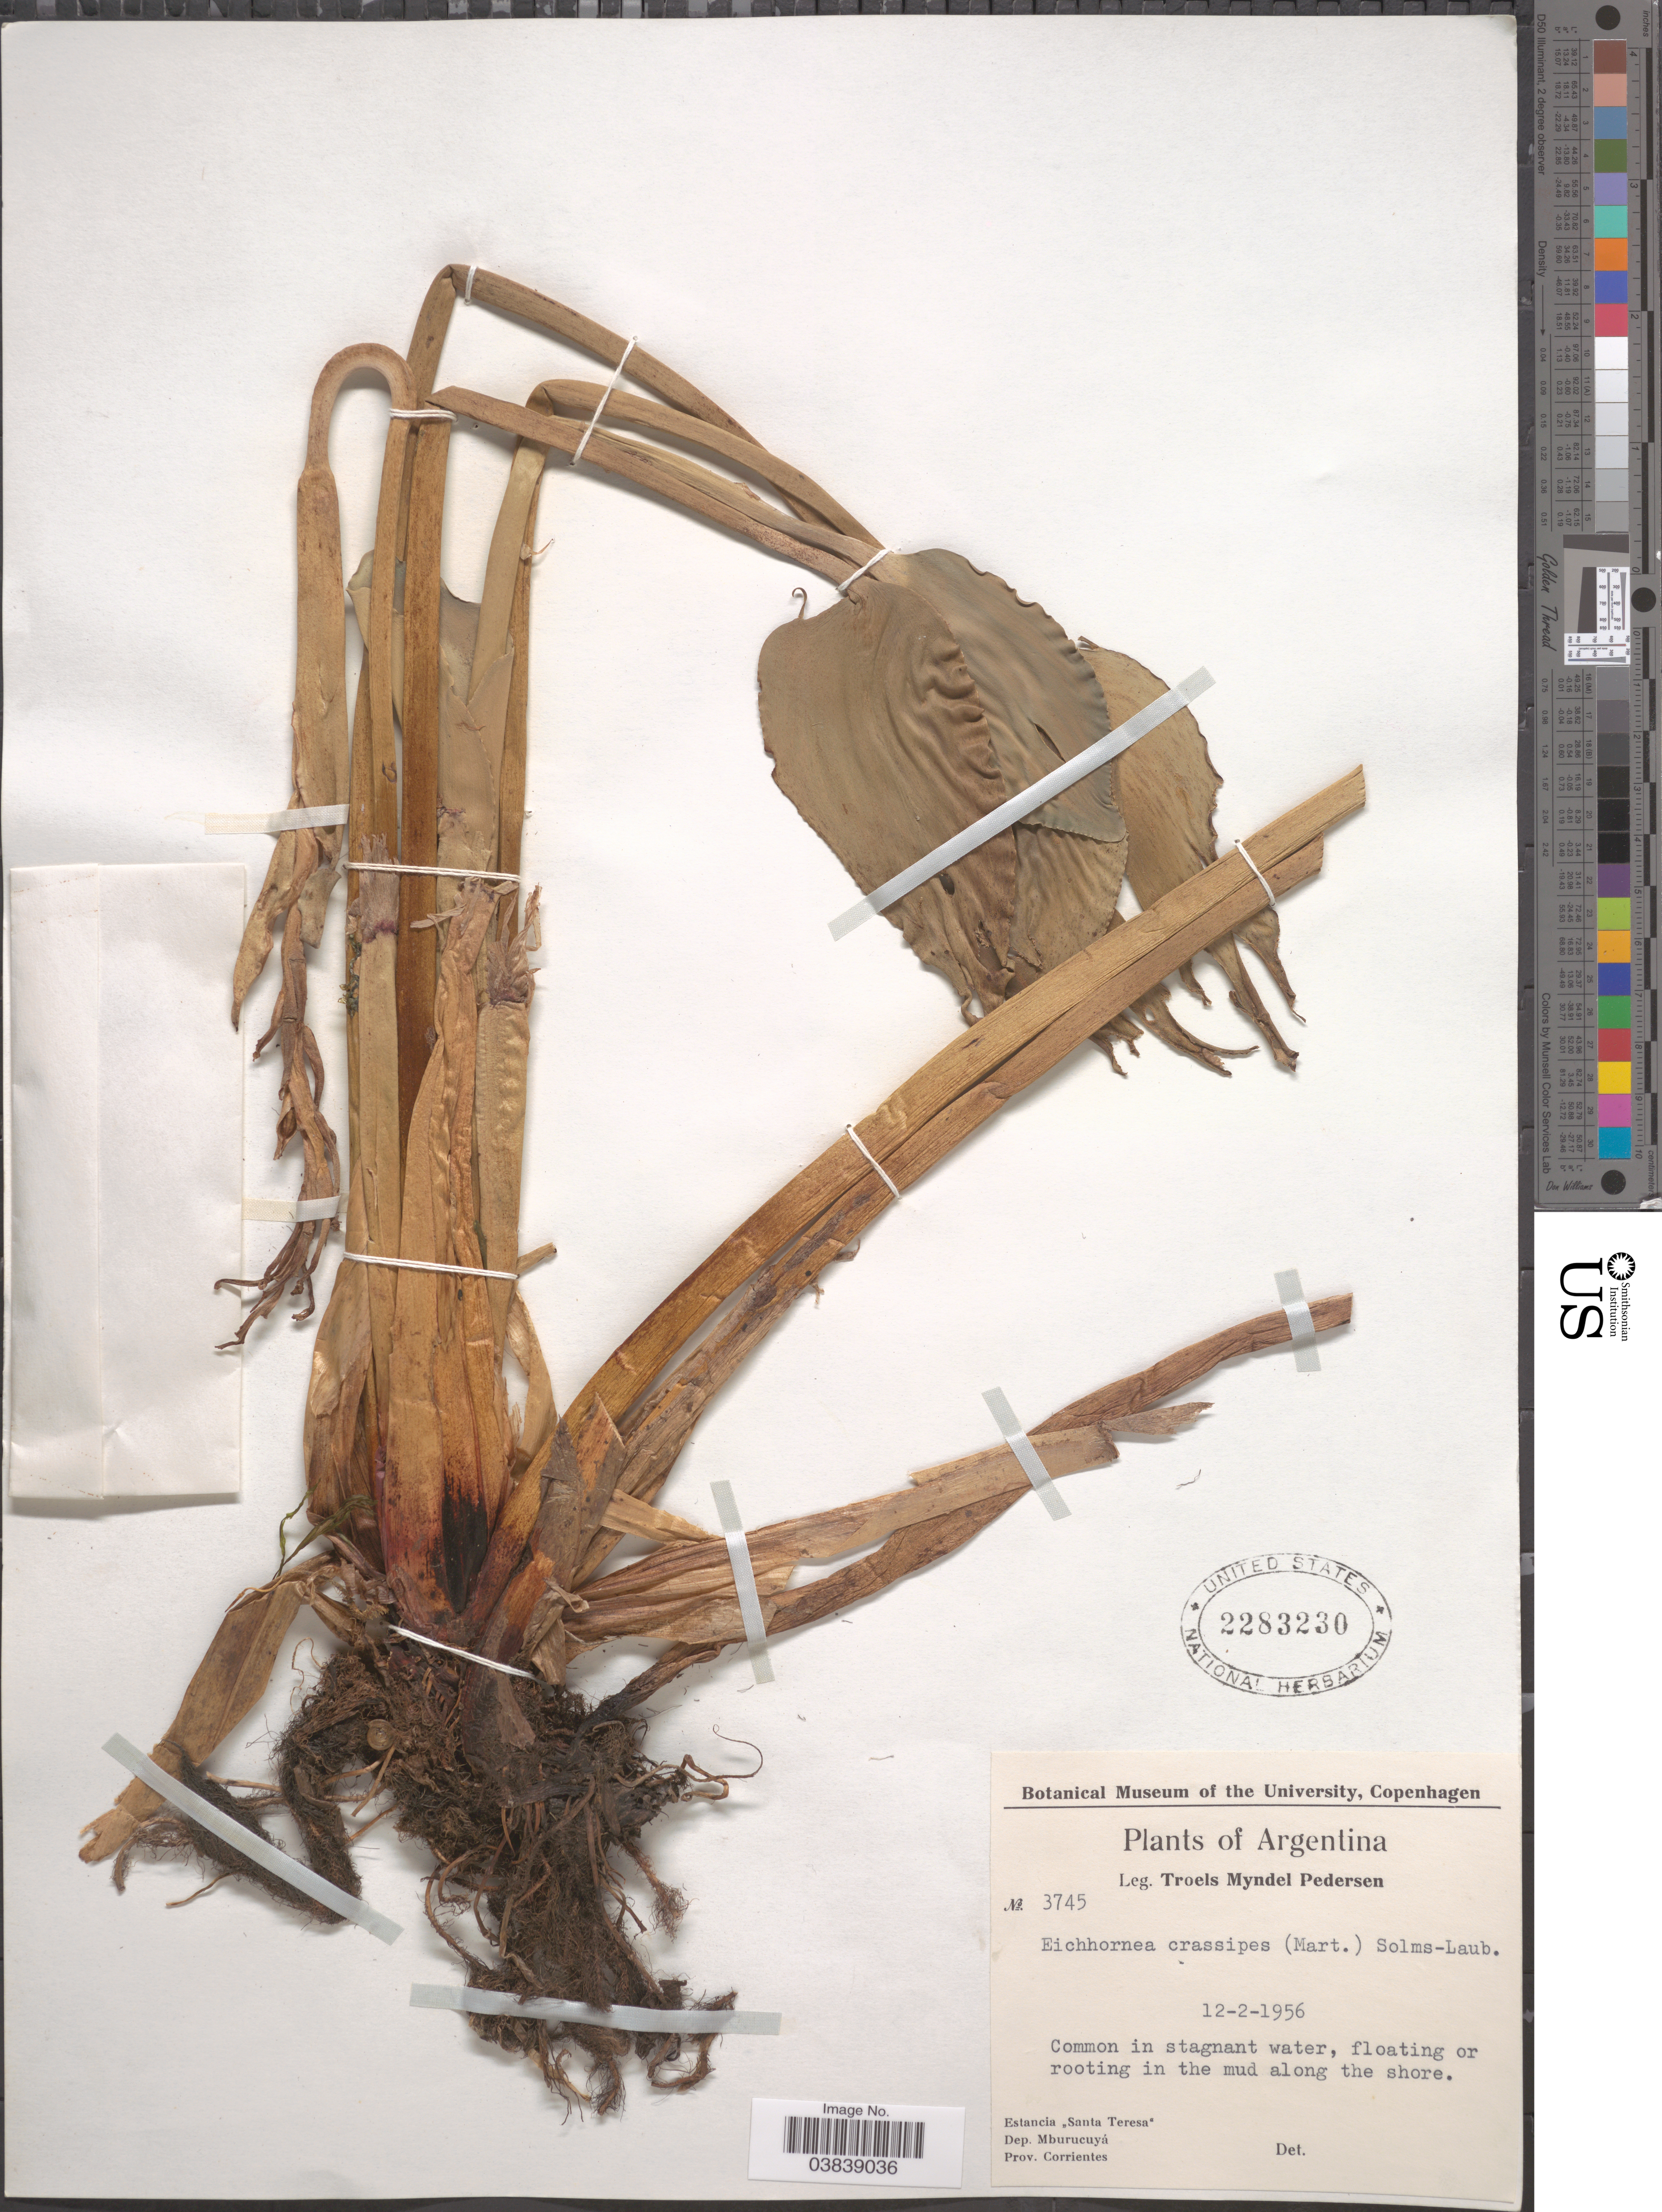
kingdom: Plantae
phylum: Tracheophyta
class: Liliopsida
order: Commelinales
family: Pontederiaceae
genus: Eichhornia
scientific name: Eichhornia crassipes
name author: (Mart.) Solms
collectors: T. Pederson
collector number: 3745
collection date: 1956-02-12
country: Argentina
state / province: Corrientes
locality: Estancia ,,Santa Teresa'. Dep. Mburucuyá.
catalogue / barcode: US 2283230